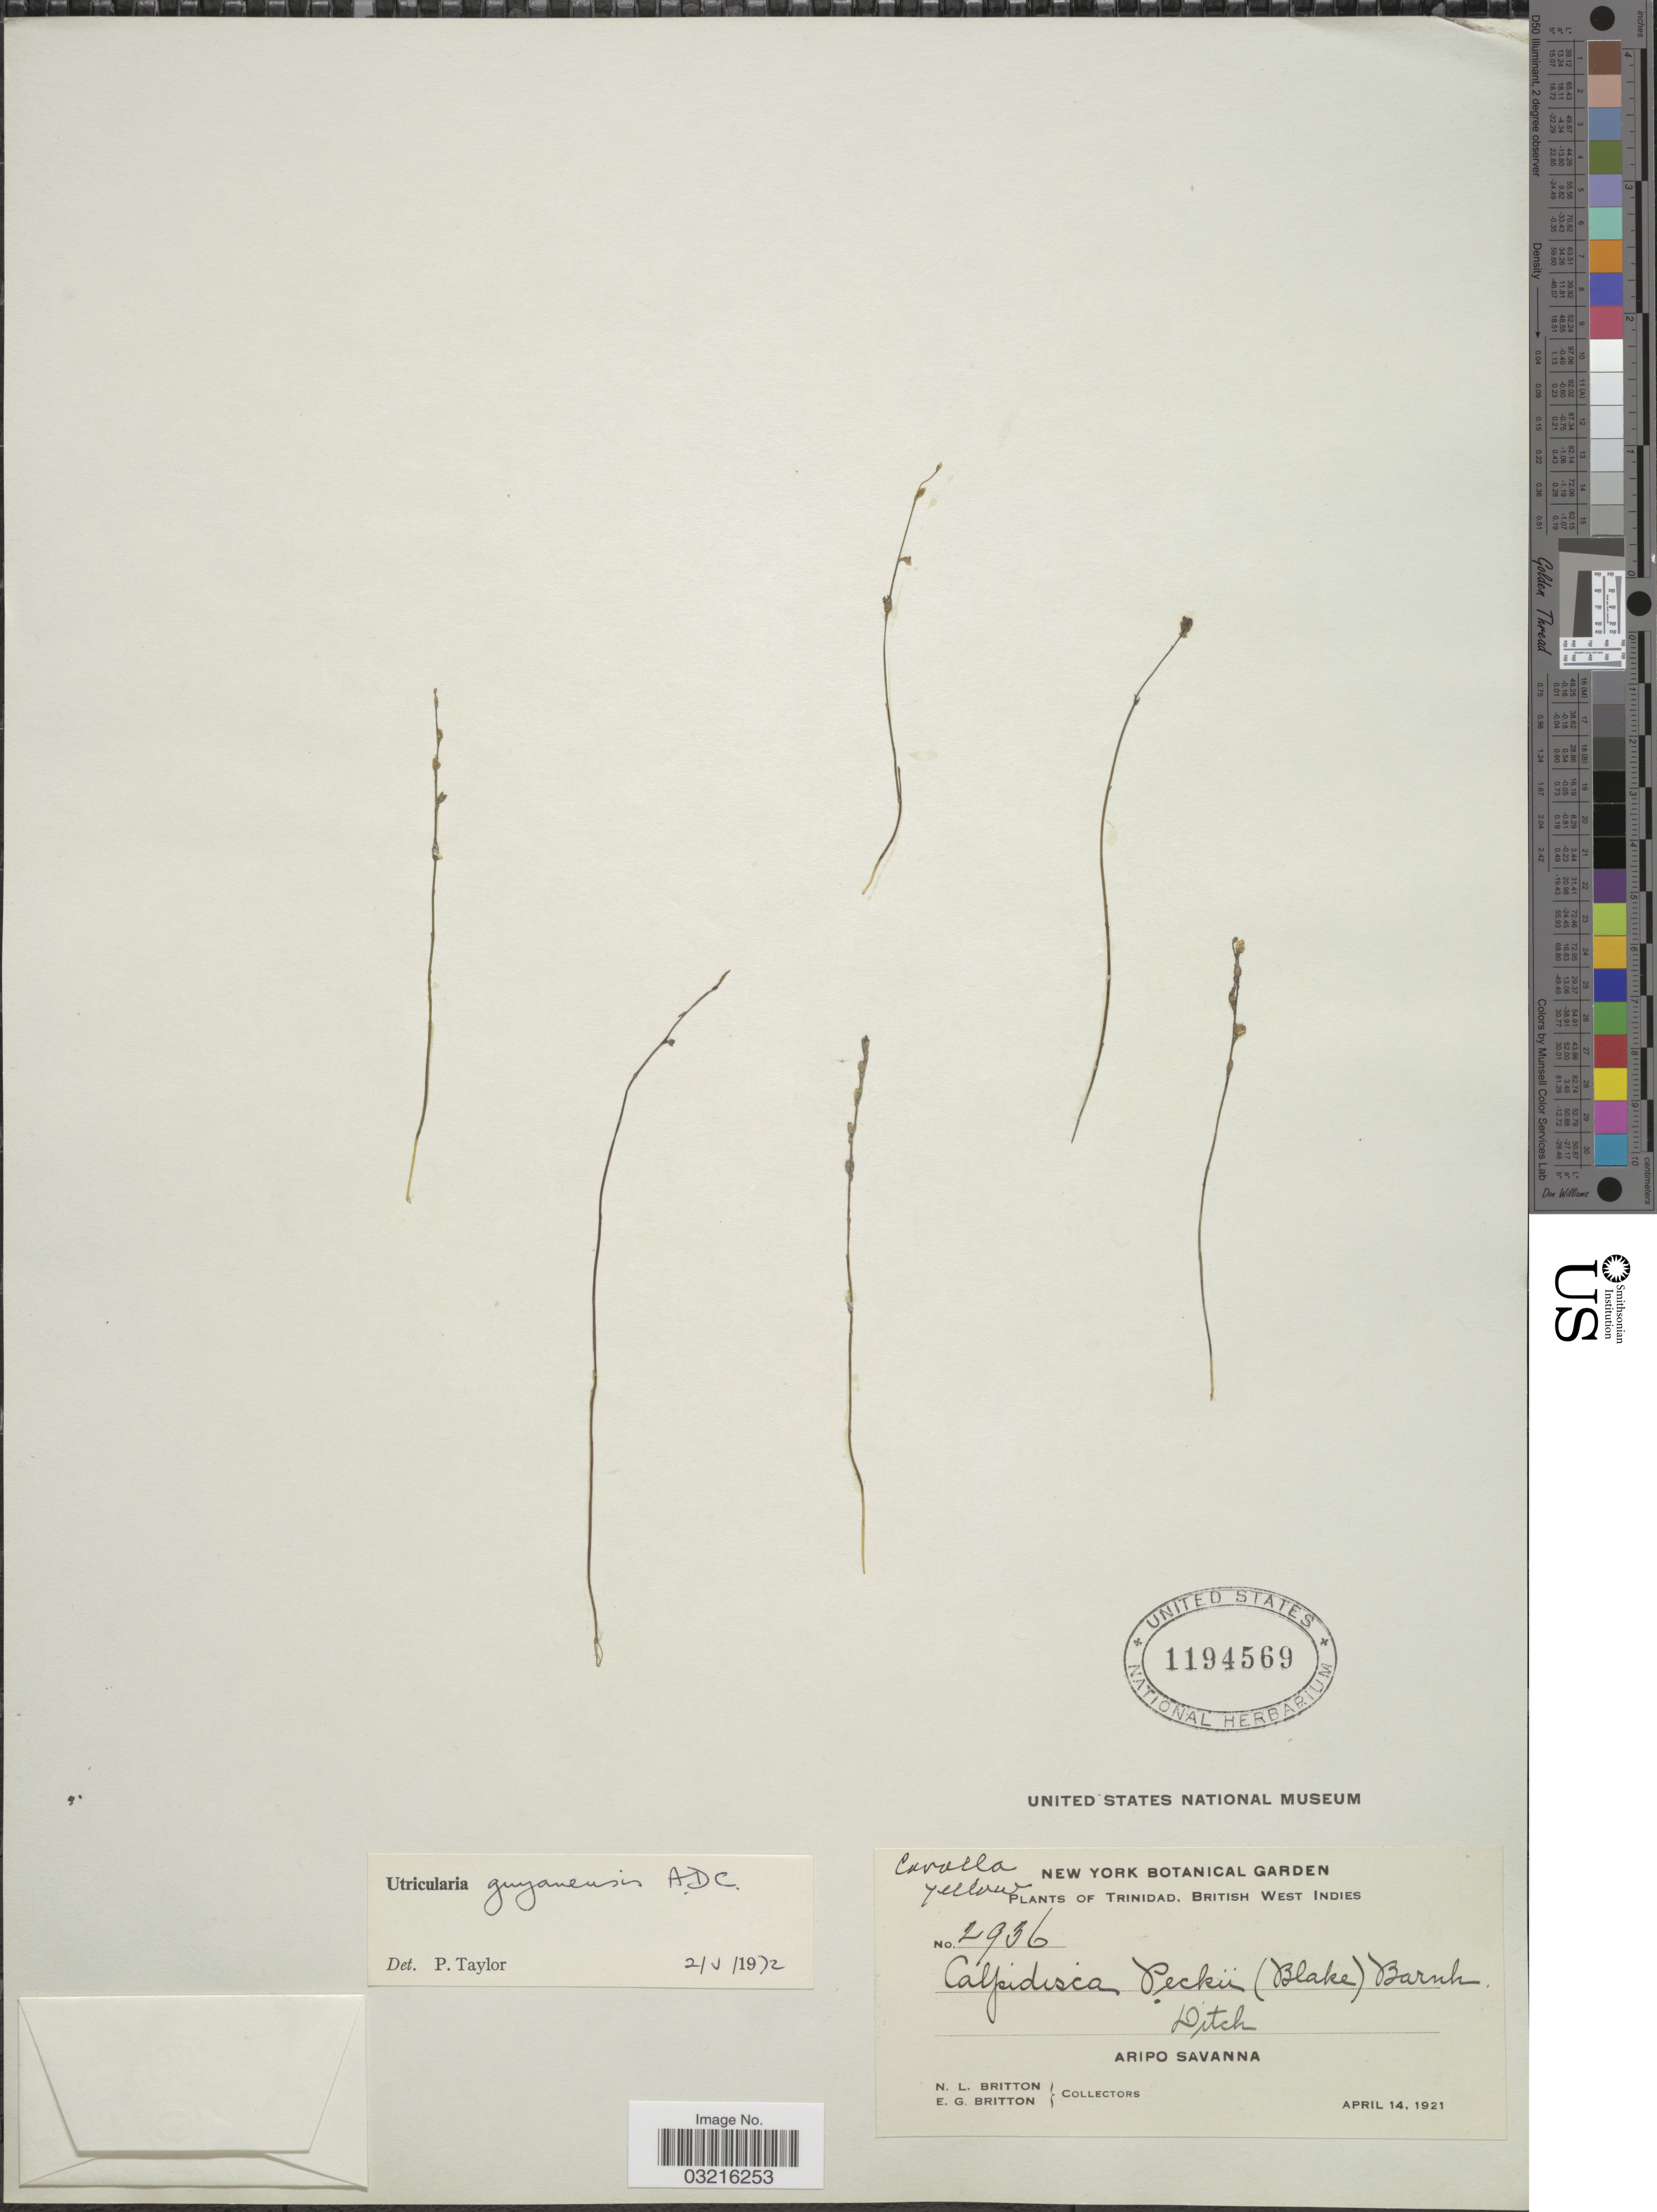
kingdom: Plantae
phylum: Tracheophyta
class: Magnoliopsida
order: Lamiales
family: Lentibulariaceae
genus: Utricularia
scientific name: Utricularia guyanensis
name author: A. DC.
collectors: N. Britton & E. G. Britton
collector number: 2936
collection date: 1921-04-14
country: Trinidad and Tobago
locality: Trinidad, British West Indies. Aripo Savanna.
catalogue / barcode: US 1194569